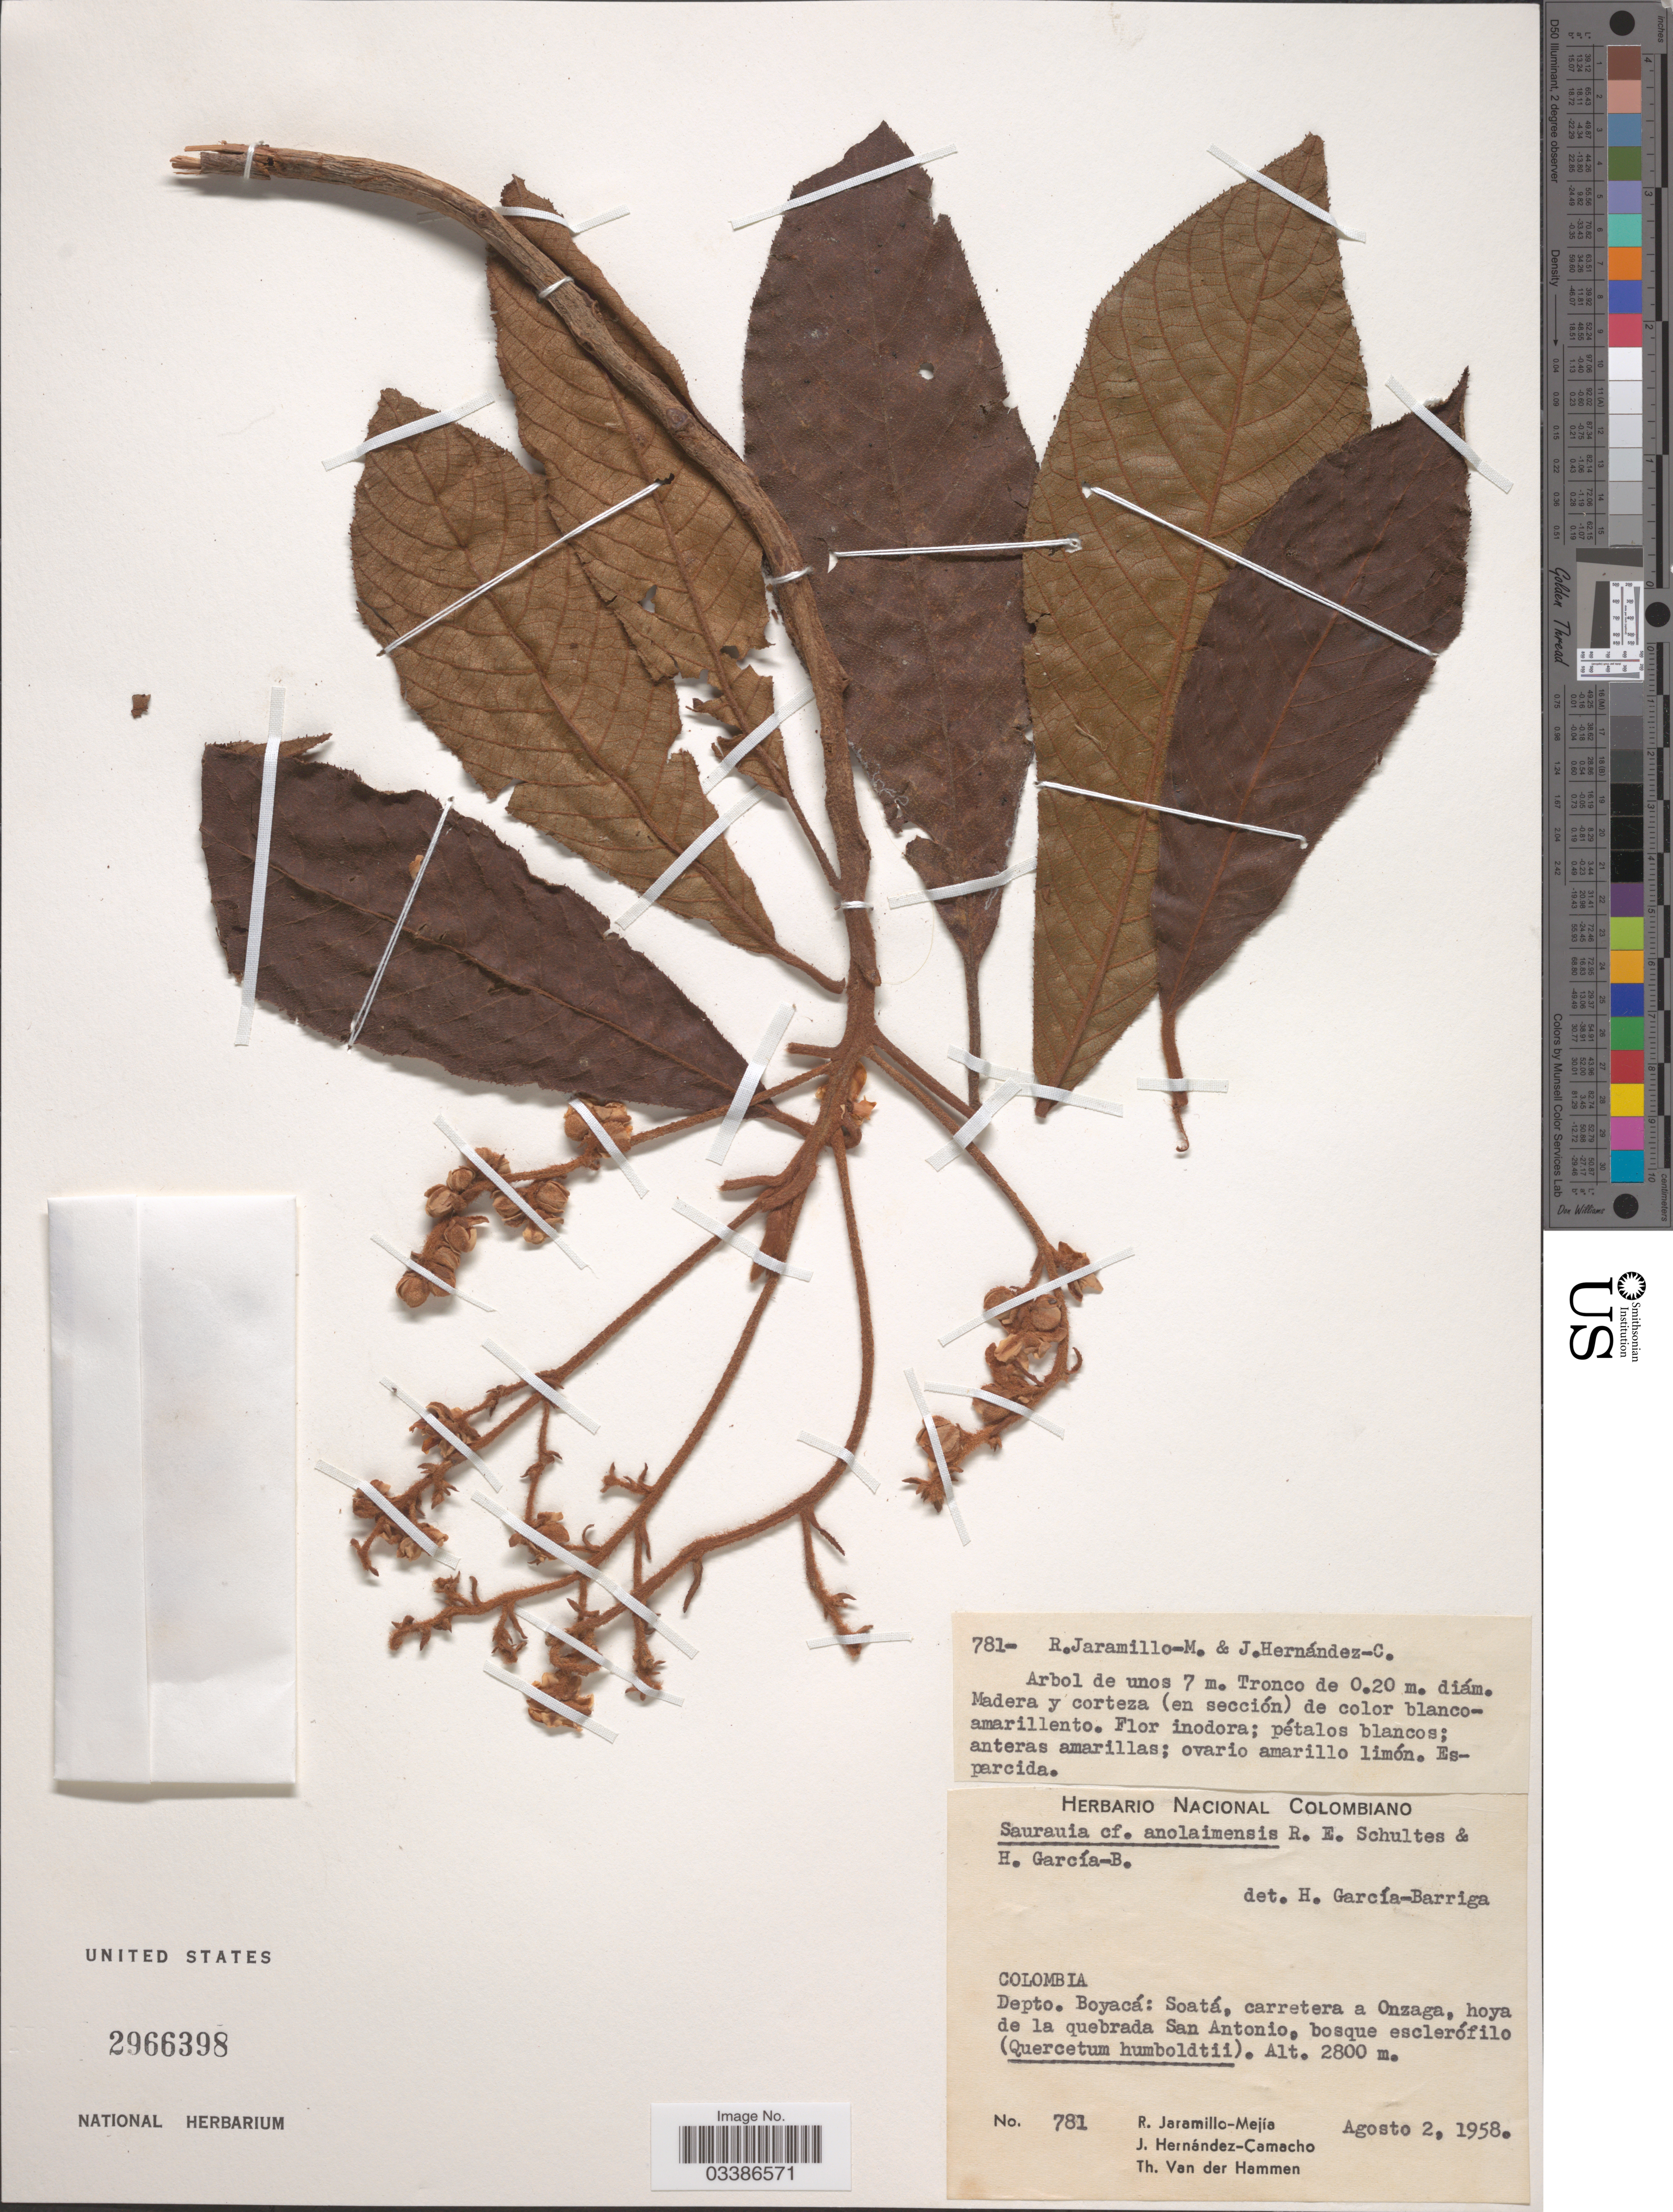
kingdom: Plantae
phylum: Tracheophyta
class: Magnoliopsida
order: Ericales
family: Actinidiaceae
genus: Saurauia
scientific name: Saurauia isoxanthotricha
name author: Buscal.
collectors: R. Jaramillo M., J. Hernández-Camacho & T. Van der Hammen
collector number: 781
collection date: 1958-08-02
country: Colombia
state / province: Boyacá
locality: Depto. Boyacá: Soatá, carretera a Onzaga, hoya de la quebrada San Antonio.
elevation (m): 2800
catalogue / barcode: US 2966398